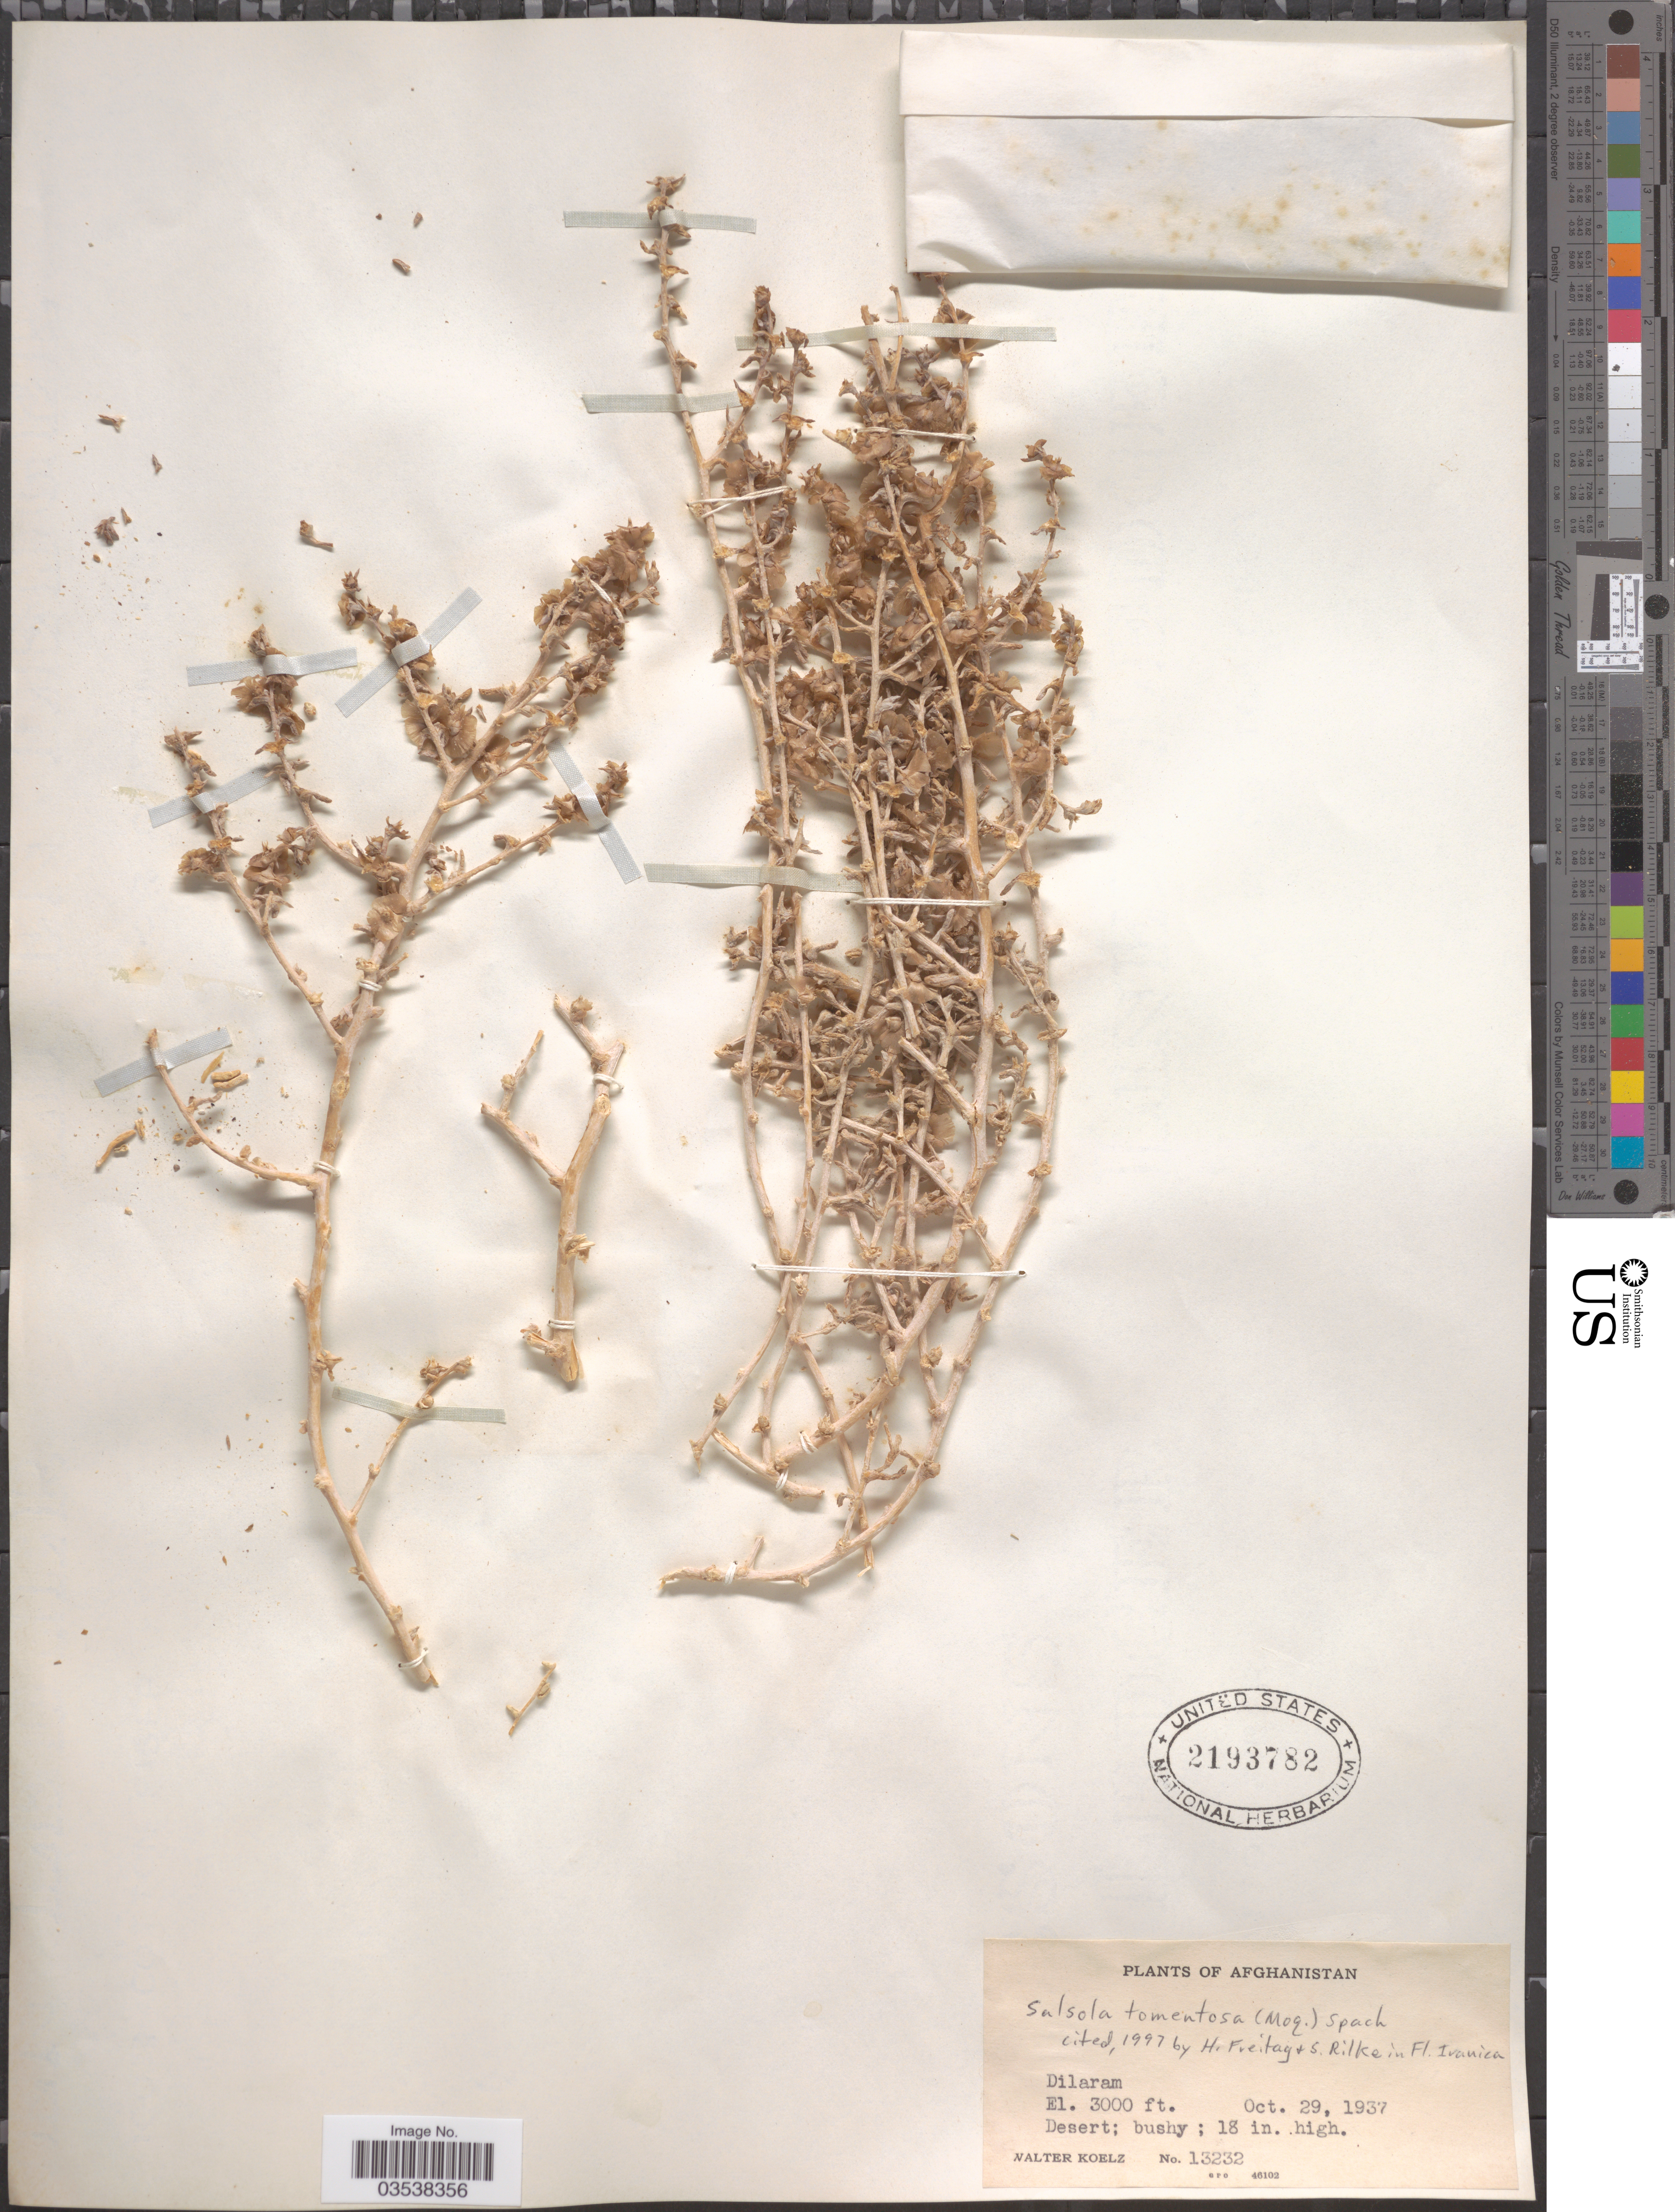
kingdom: Plantae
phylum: Tracheophyta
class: Magnoliopsida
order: Caryophyllales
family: Amaranthaceae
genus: Kaviria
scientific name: Kaviria tomentosa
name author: (Moq.) Akhani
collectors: W. N. Koelz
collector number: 13232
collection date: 1937-10-29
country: Afghanistan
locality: Dilaram.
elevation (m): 914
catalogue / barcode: US 2193782